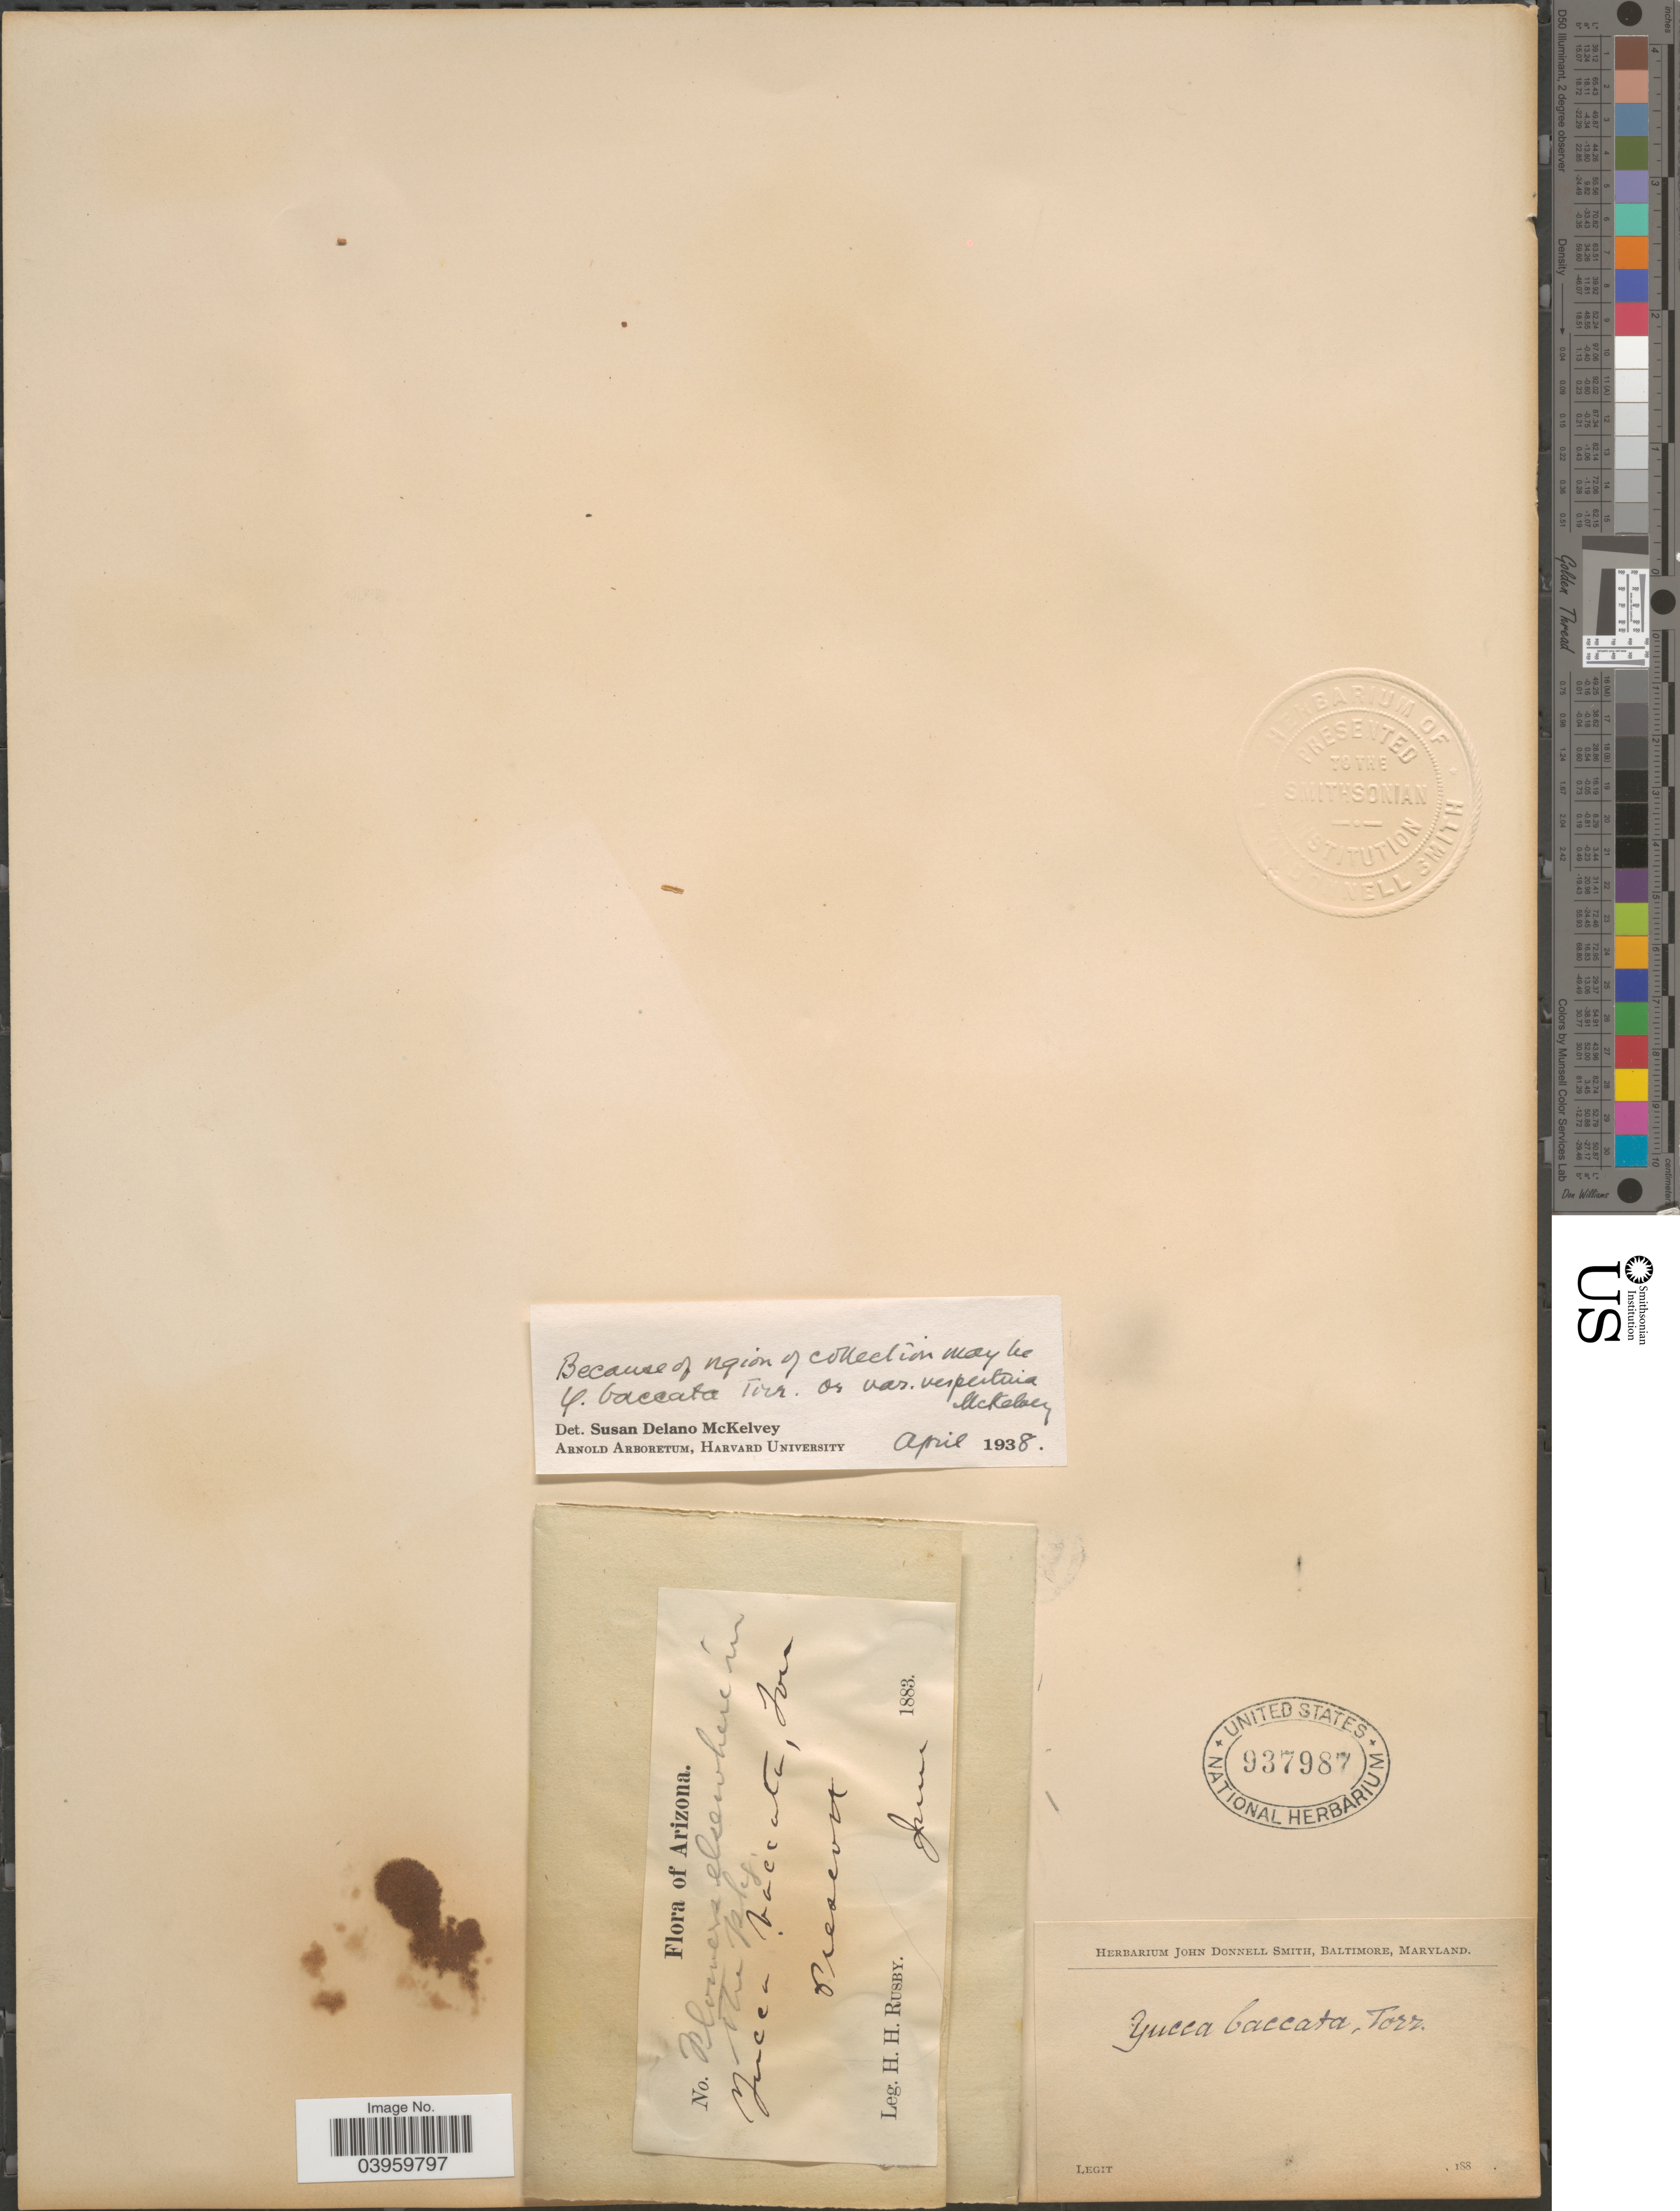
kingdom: Plantae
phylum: Tracheophyta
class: Liliopsida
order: Asparagales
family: Asparagaceae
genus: Yucca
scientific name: Yucca baccata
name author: Torr.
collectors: H. H. Rusby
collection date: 1883-06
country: United States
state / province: Arizona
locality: Prescott.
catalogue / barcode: US 937987